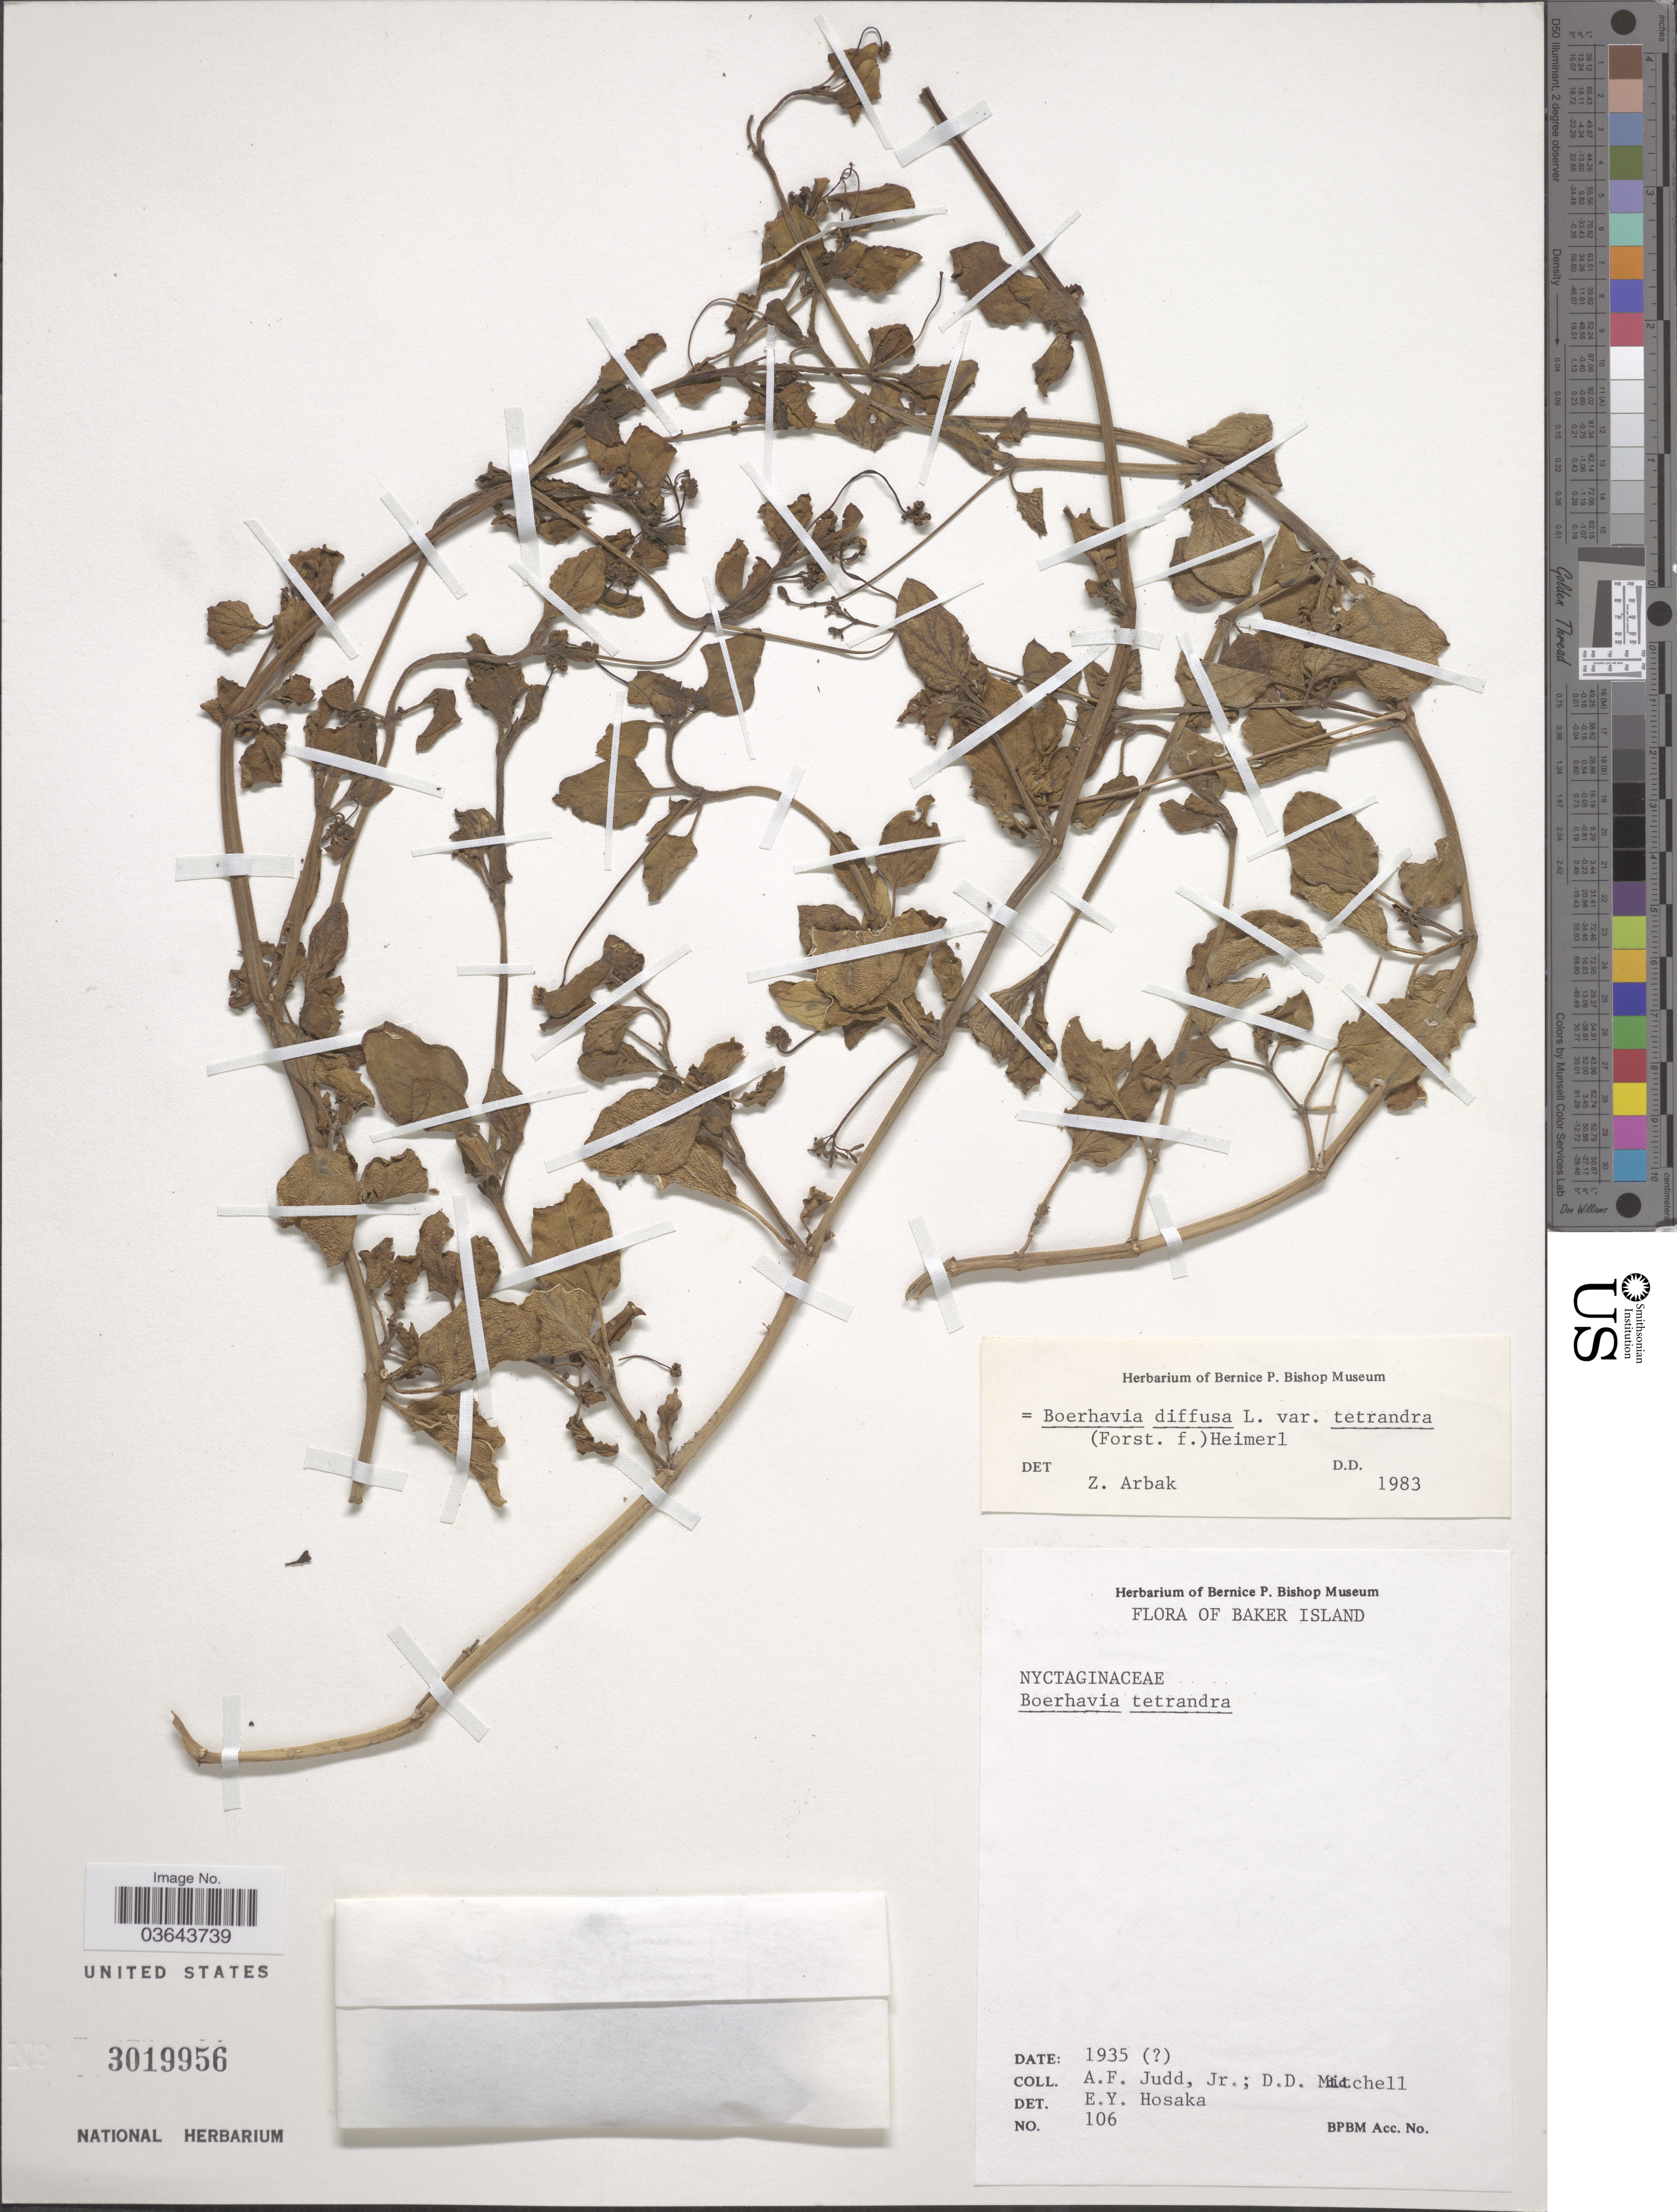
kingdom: Plantae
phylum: Tracheophyta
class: Magnoliopsida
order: Caryophyllales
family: Nyctaginaceae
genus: Boerhavia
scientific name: Boerhavia tetrandra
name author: G. Forst.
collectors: A. Judd & D. D. Mitchell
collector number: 106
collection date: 1935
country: U.S. Administered Pacific Islands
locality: Baker Island.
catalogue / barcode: US 3019956